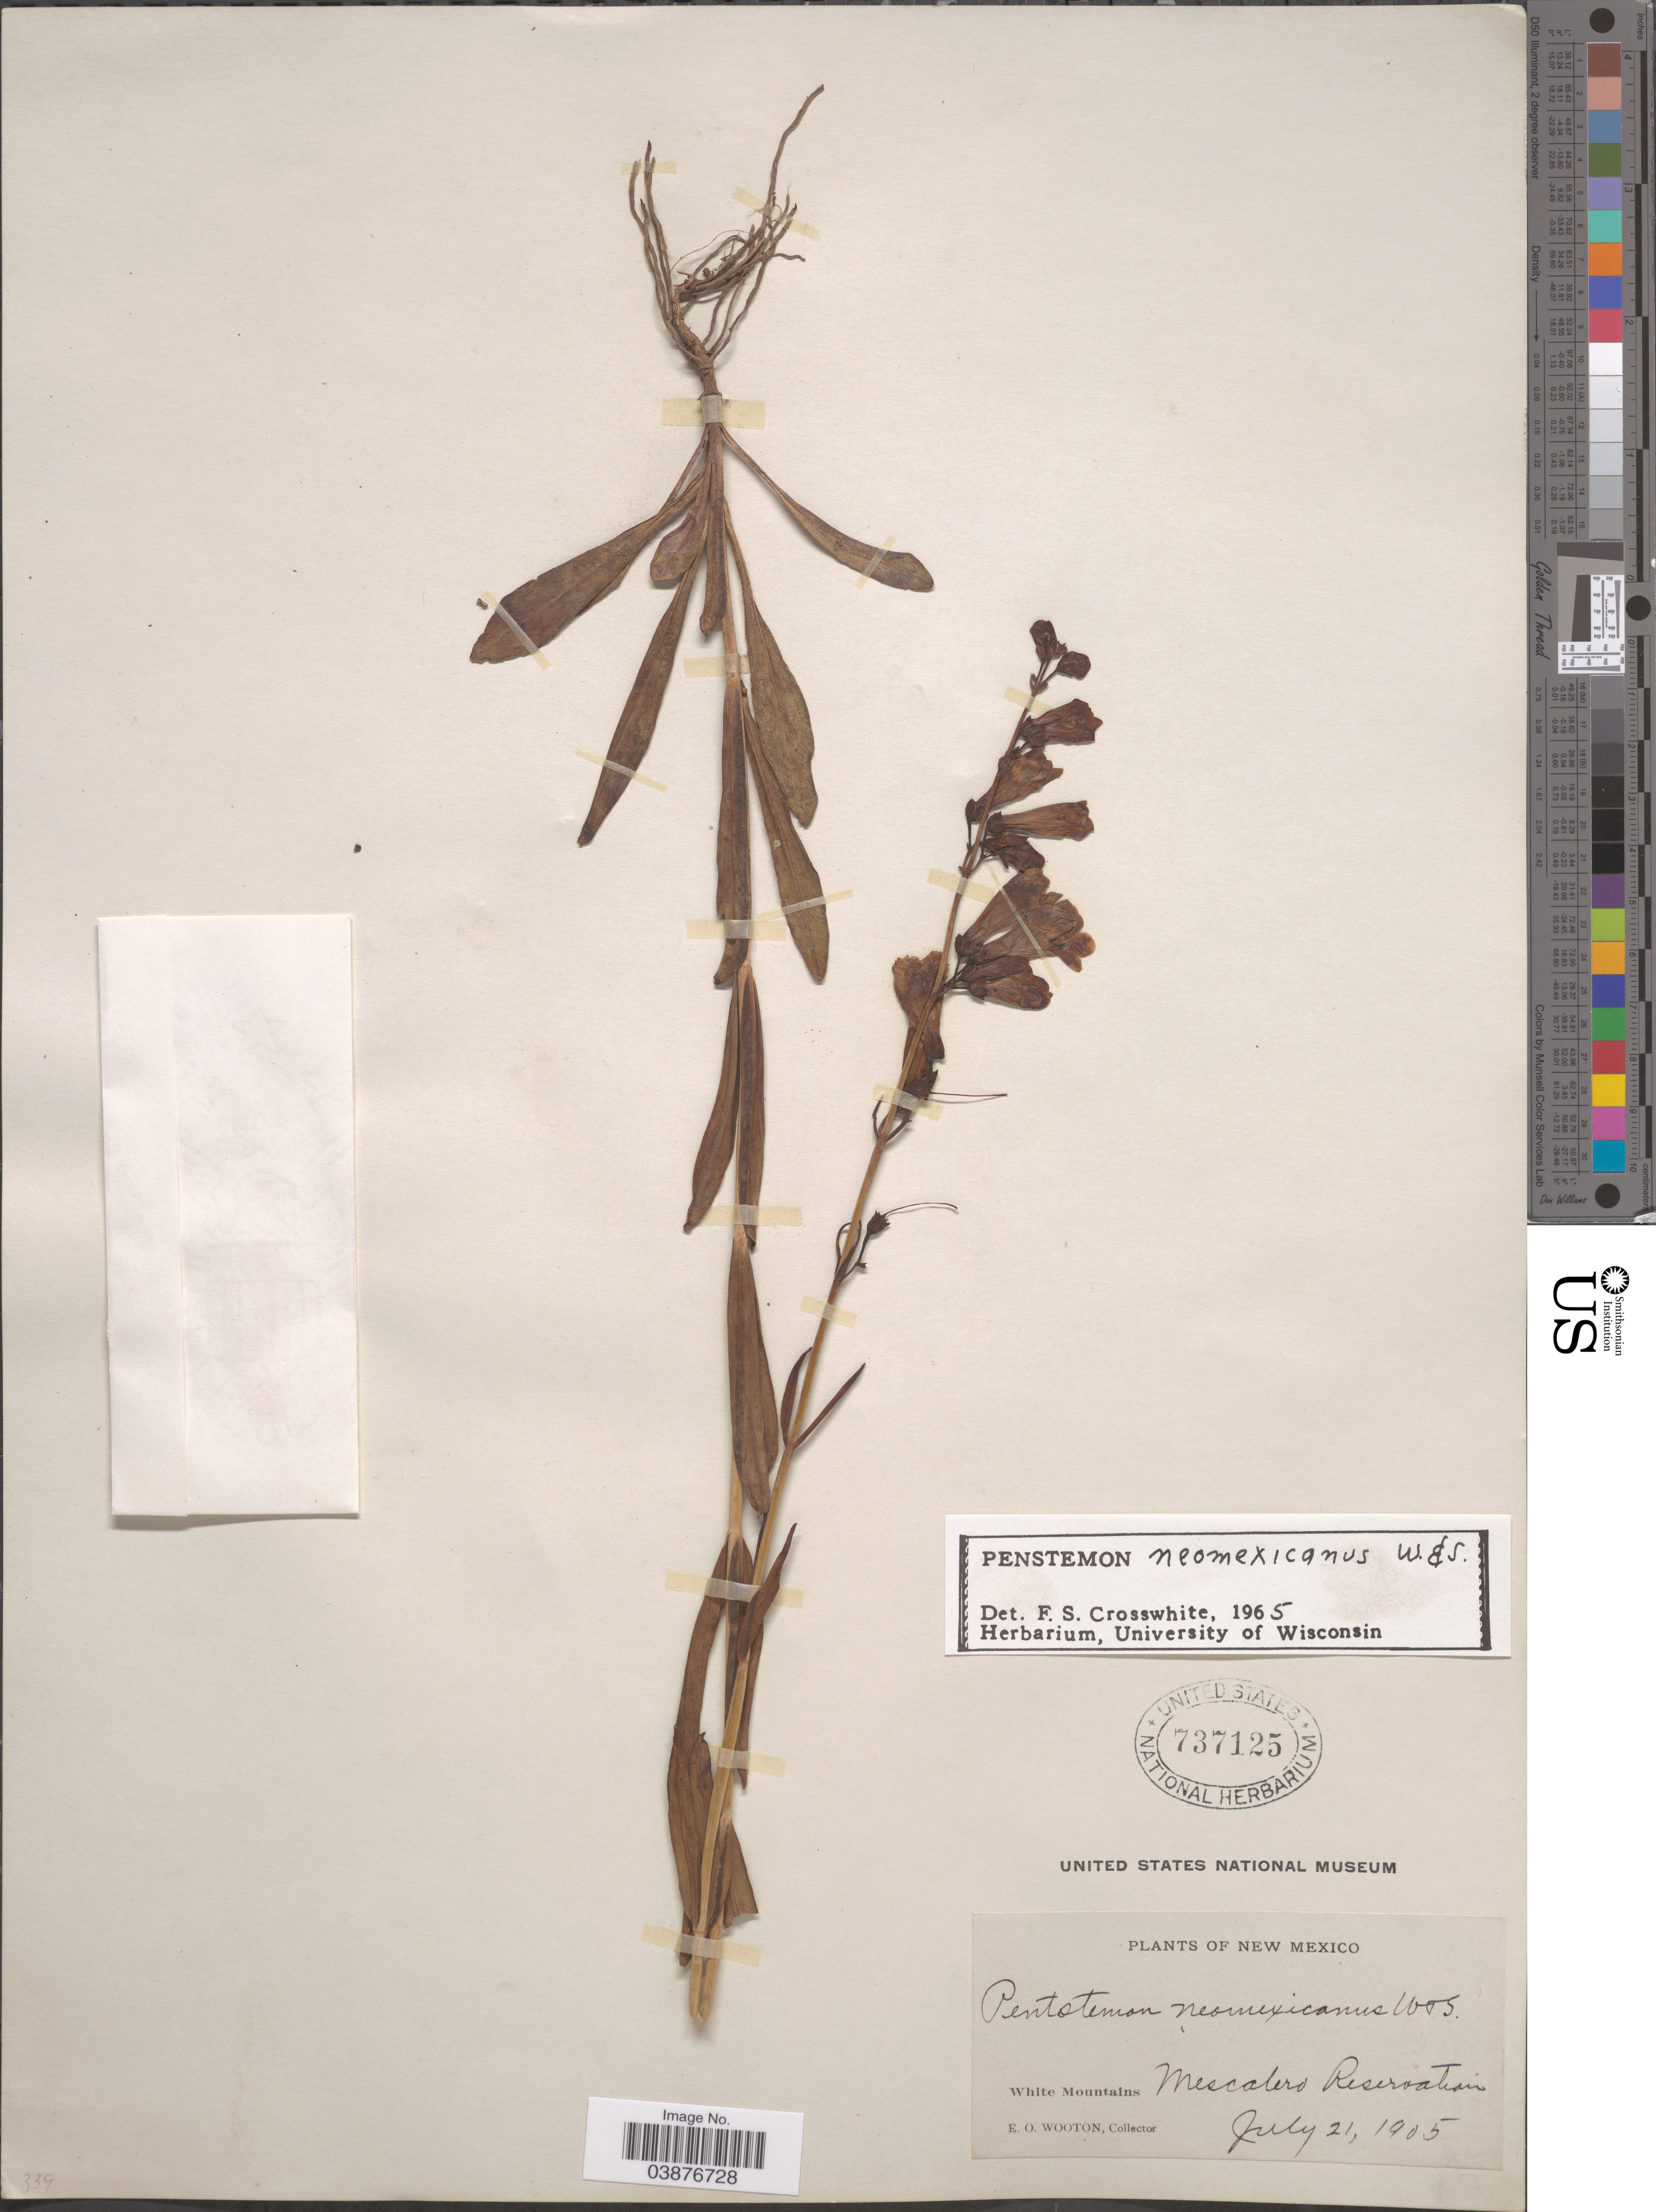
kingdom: Plantae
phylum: Tracheophyta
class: Magnoliopsida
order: Lamiales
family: Plantaginaceae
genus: Penstemon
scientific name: Penstemon neomexicanus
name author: Wooton & Standl.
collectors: E. O. Wooton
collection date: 1905-07-21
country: United States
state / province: New Mexico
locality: White Mountains. Mescalero Reservation.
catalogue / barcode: US 737125